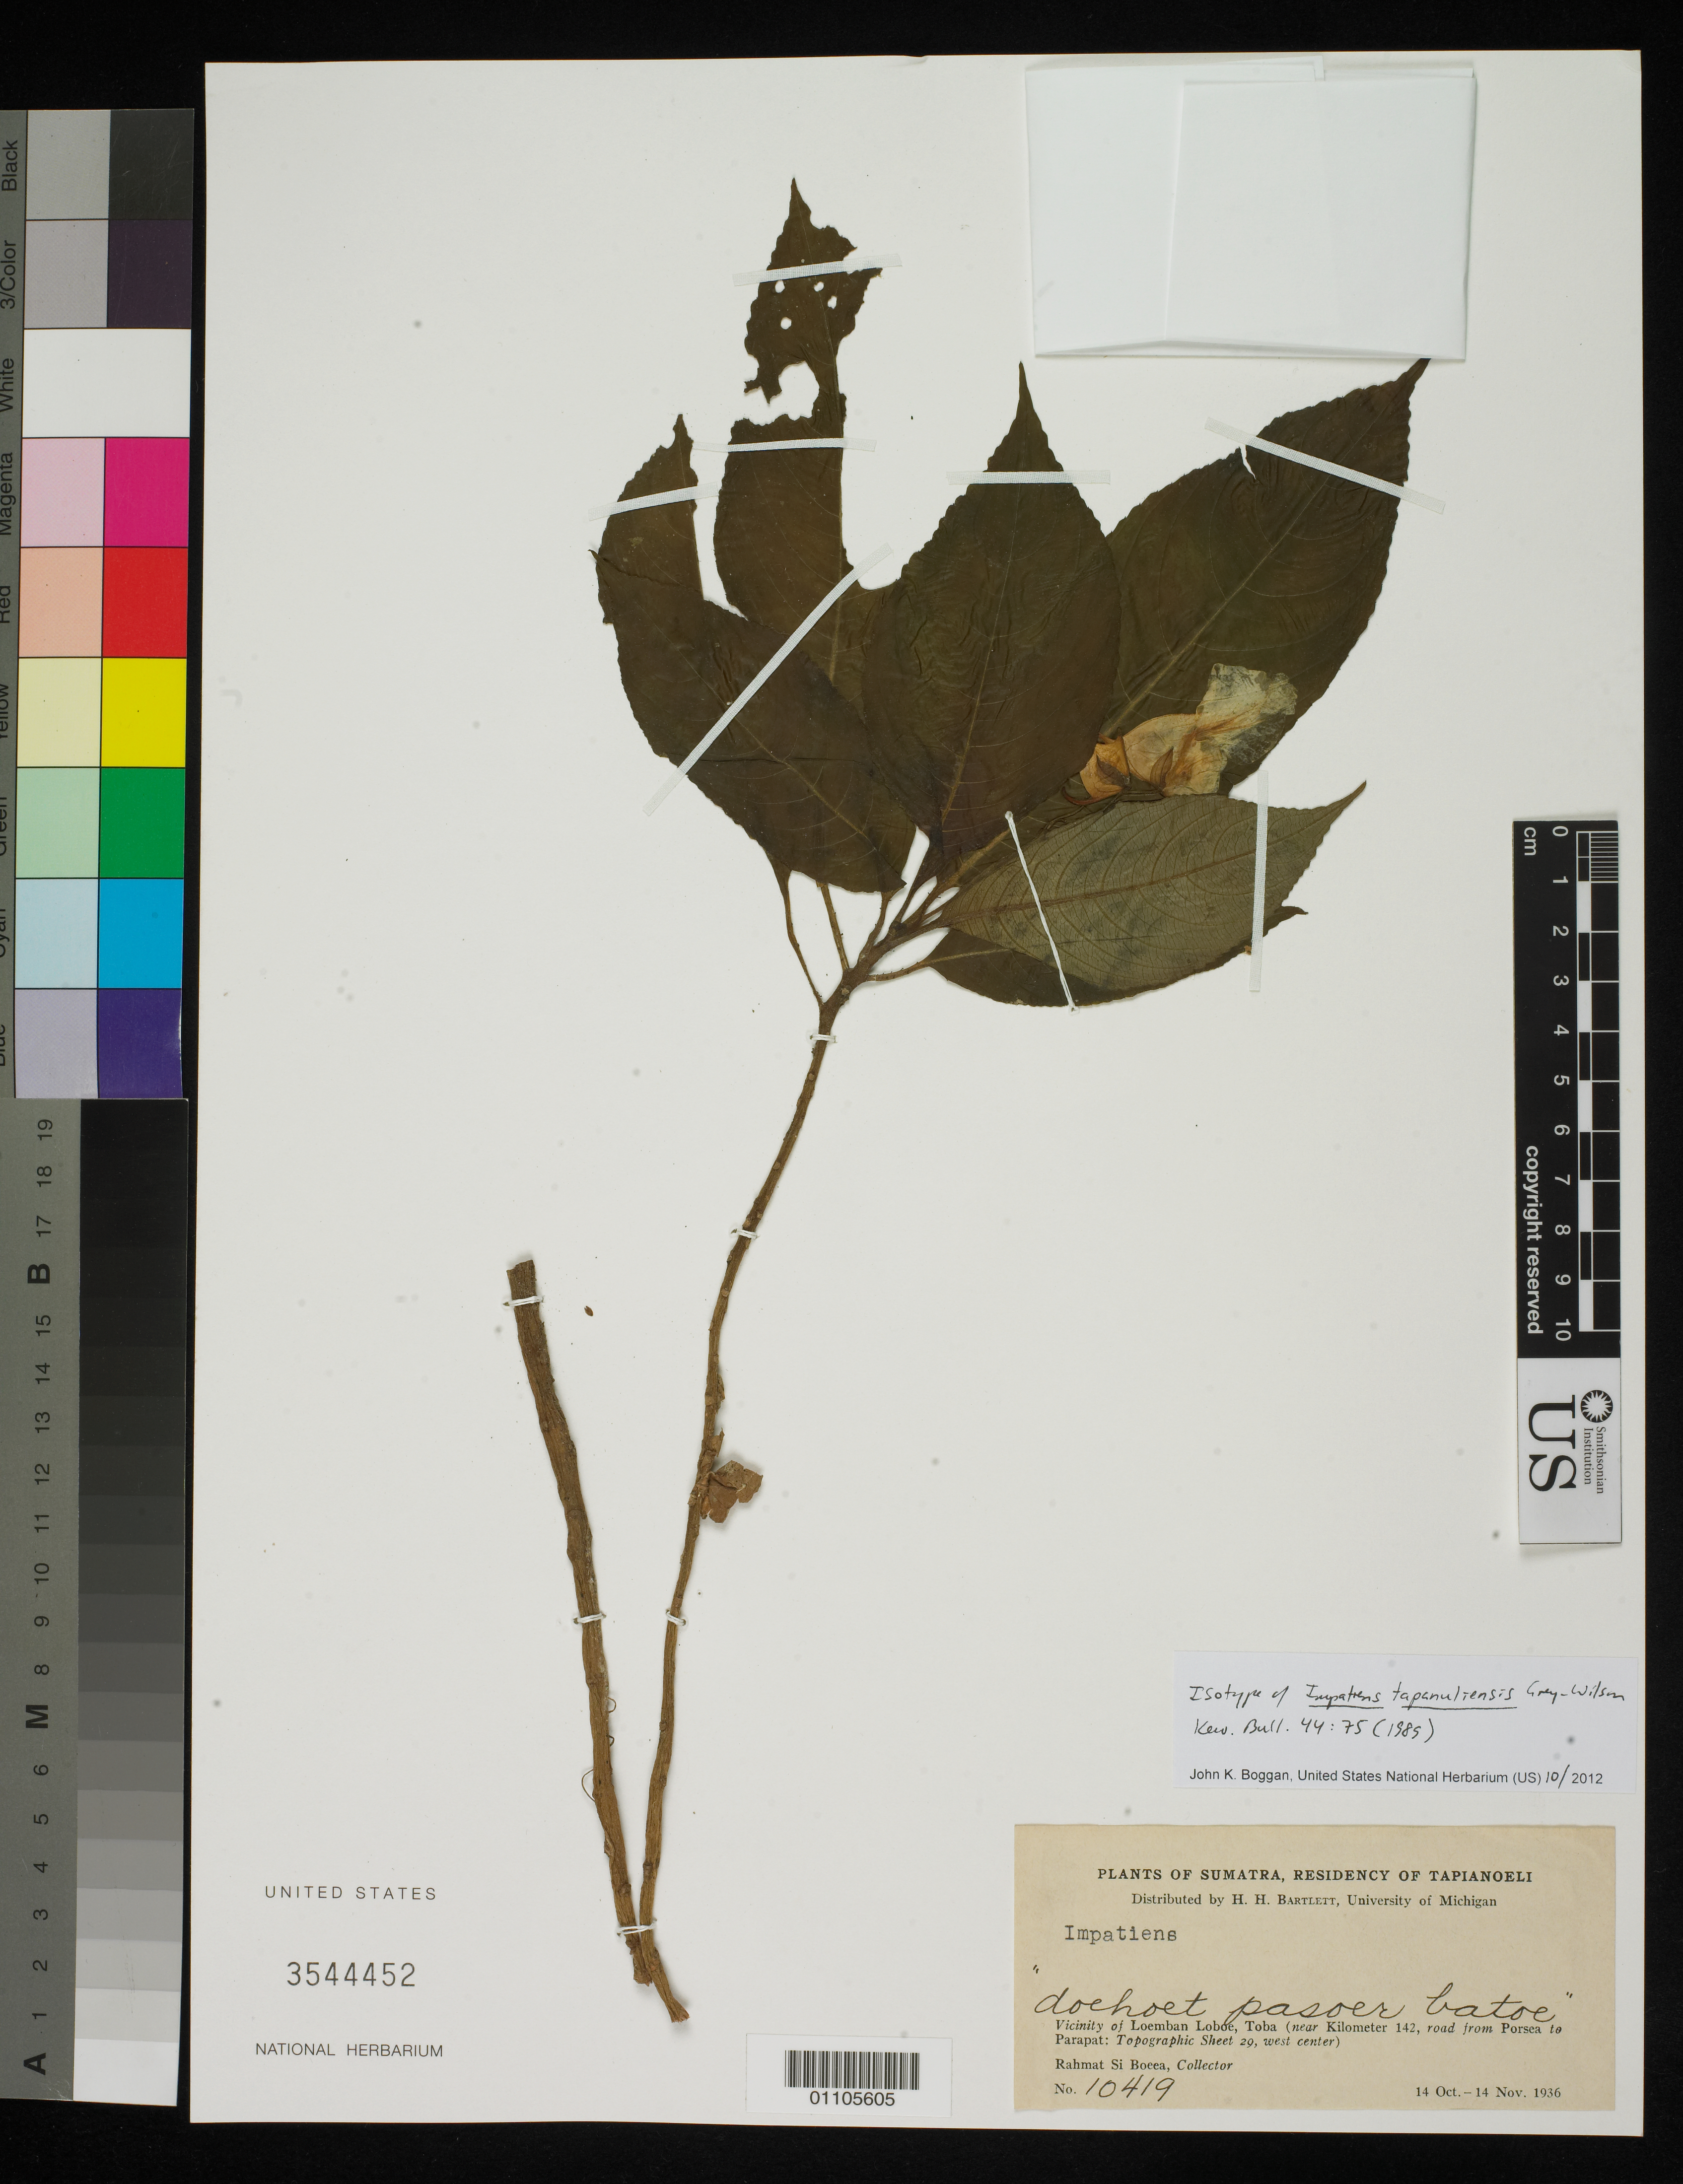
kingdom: Plantae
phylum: Tracheophyta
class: Magnoliopsida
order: Ericales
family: Balsaminaceae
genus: Impatiens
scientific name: Impatiens tapanuliensis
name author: Grey-Wilson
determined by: Boggan, J. K., (US), NMNH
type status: Isotype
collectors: Rahmat Si Boeea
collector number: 10419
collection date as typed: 14 Oct 1936 to 14 Nov 1936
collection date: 1936-10-14/1936-11-14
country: Indonesia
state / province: Sumatra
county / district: North Sumatra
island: Sumatra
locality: Vicinity of Loemban Loboe, Toba (near Kilometer 142, road from Porsea to Parapat: Topographic sheet 29, west center)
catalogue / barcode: US 3544452